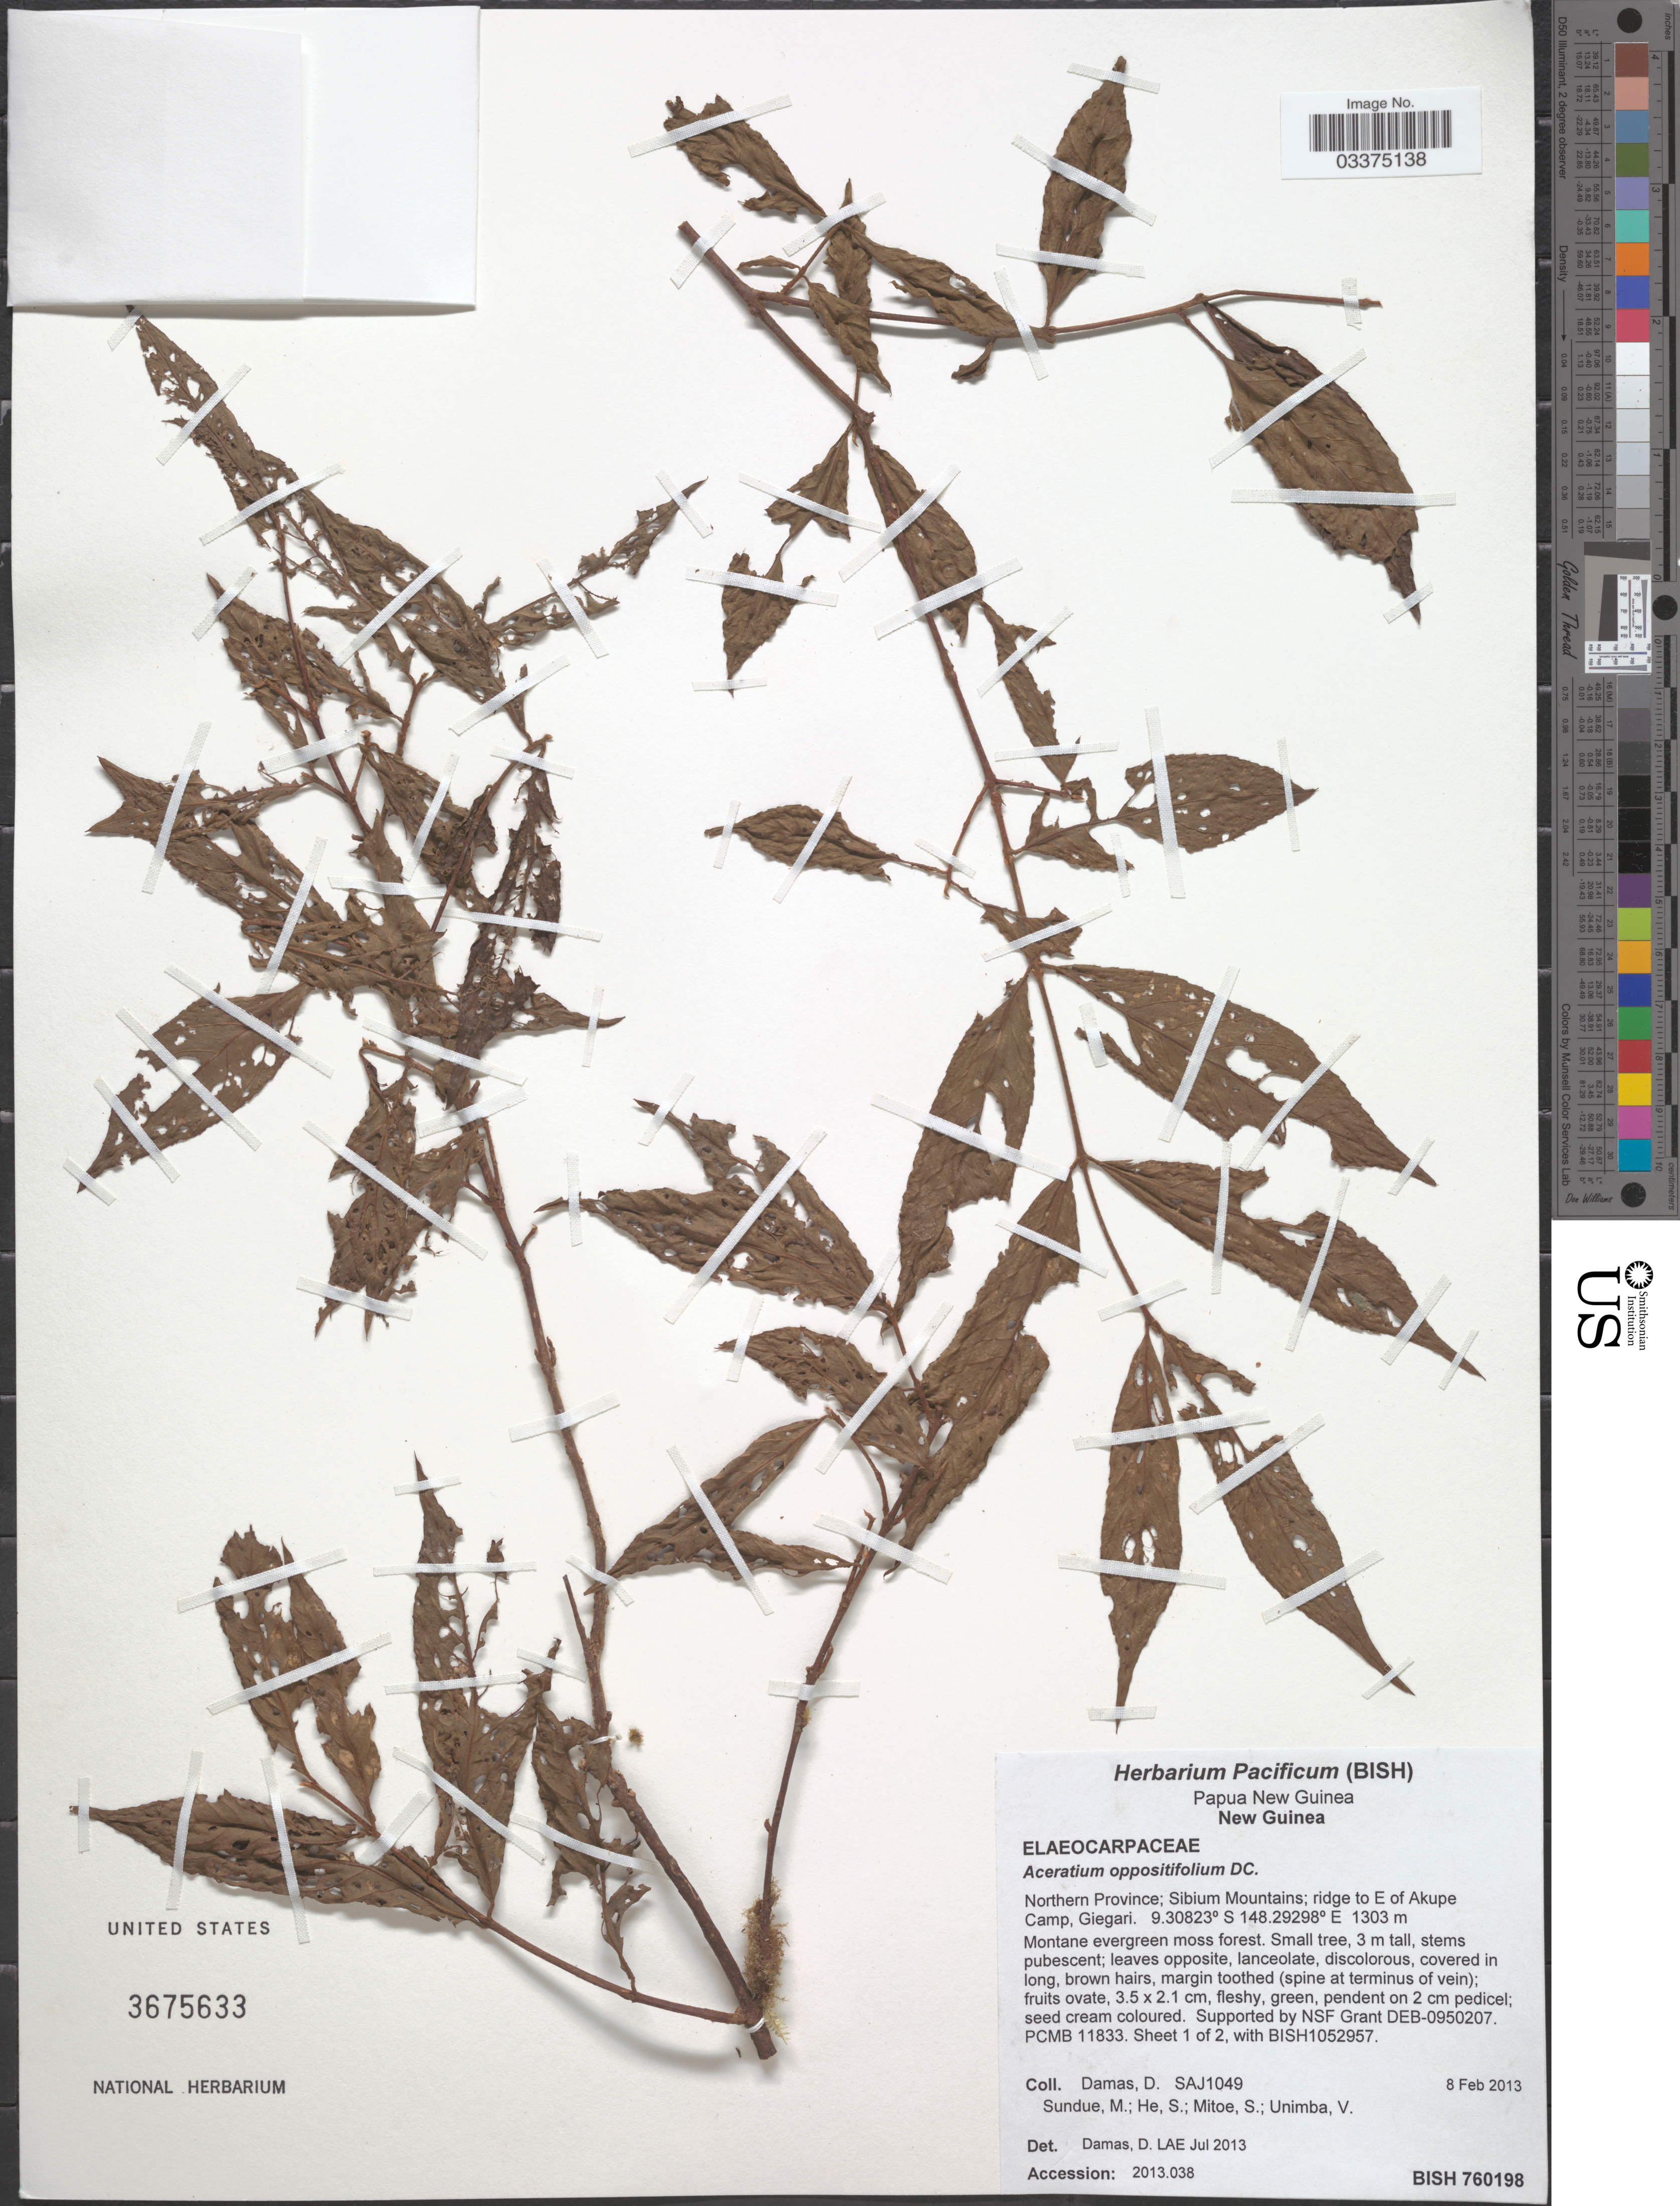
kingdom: Plantae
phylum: Tracheophyta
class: Magnoliopsida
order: Oxalidales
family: Elaeocarpaceae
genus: Aceratium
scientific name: Aceratium oppositifolium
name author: DC.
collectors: D. Damas, M. Sundue, S. He, S. Mitoe & V. Unimba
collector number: SAJ1049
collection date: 2013-02-08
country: Papua New Guinea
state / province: Northern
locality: New Guinea. Sibium Mountains; ridge to E of Akupe Camp, Giegari.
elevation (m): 1303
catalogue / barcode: US 3675633